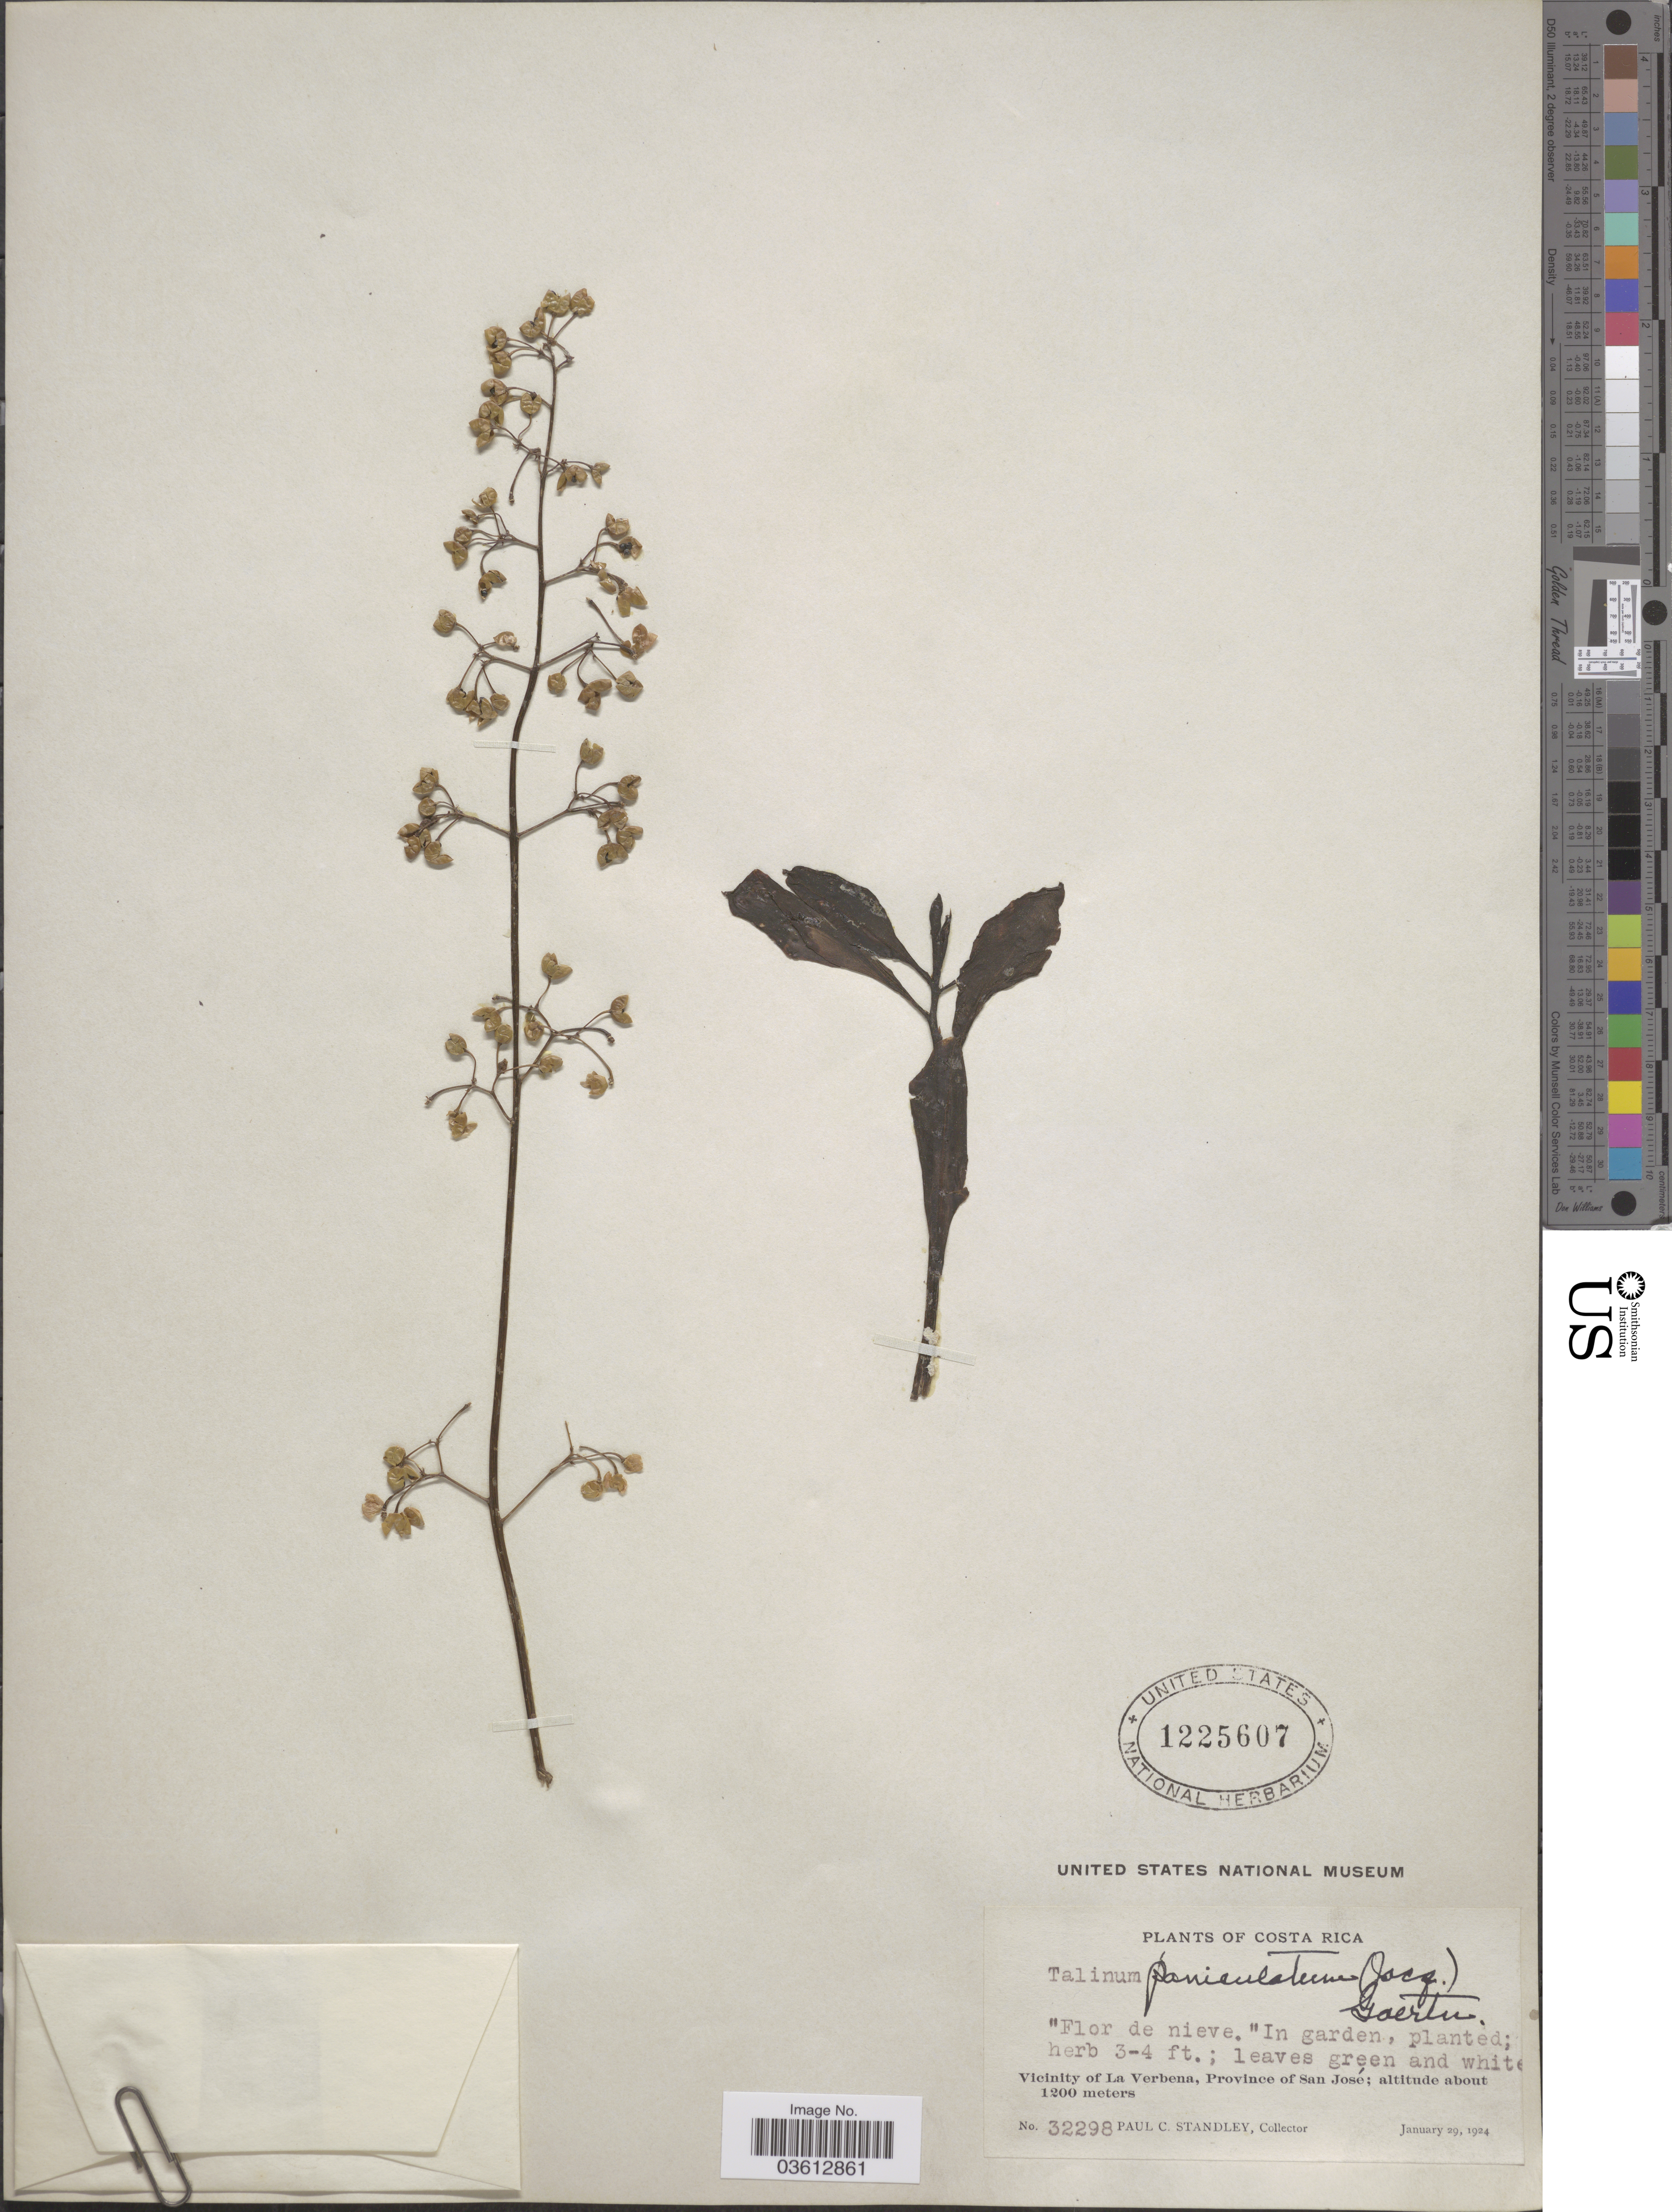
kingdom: Plantae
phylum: Tracheophyta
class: Magnoliopsida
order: Caryophyllales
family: Talinaceae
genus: Talinum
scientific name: Talinum paniculatum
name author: (Jacq.) Gaertn.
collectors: P. C. Standley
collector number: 32298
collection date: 1924-01-29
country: Costa Rica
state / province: San José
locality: Vicinity of La Verbena.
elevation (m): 1200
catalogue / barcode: US 1225607